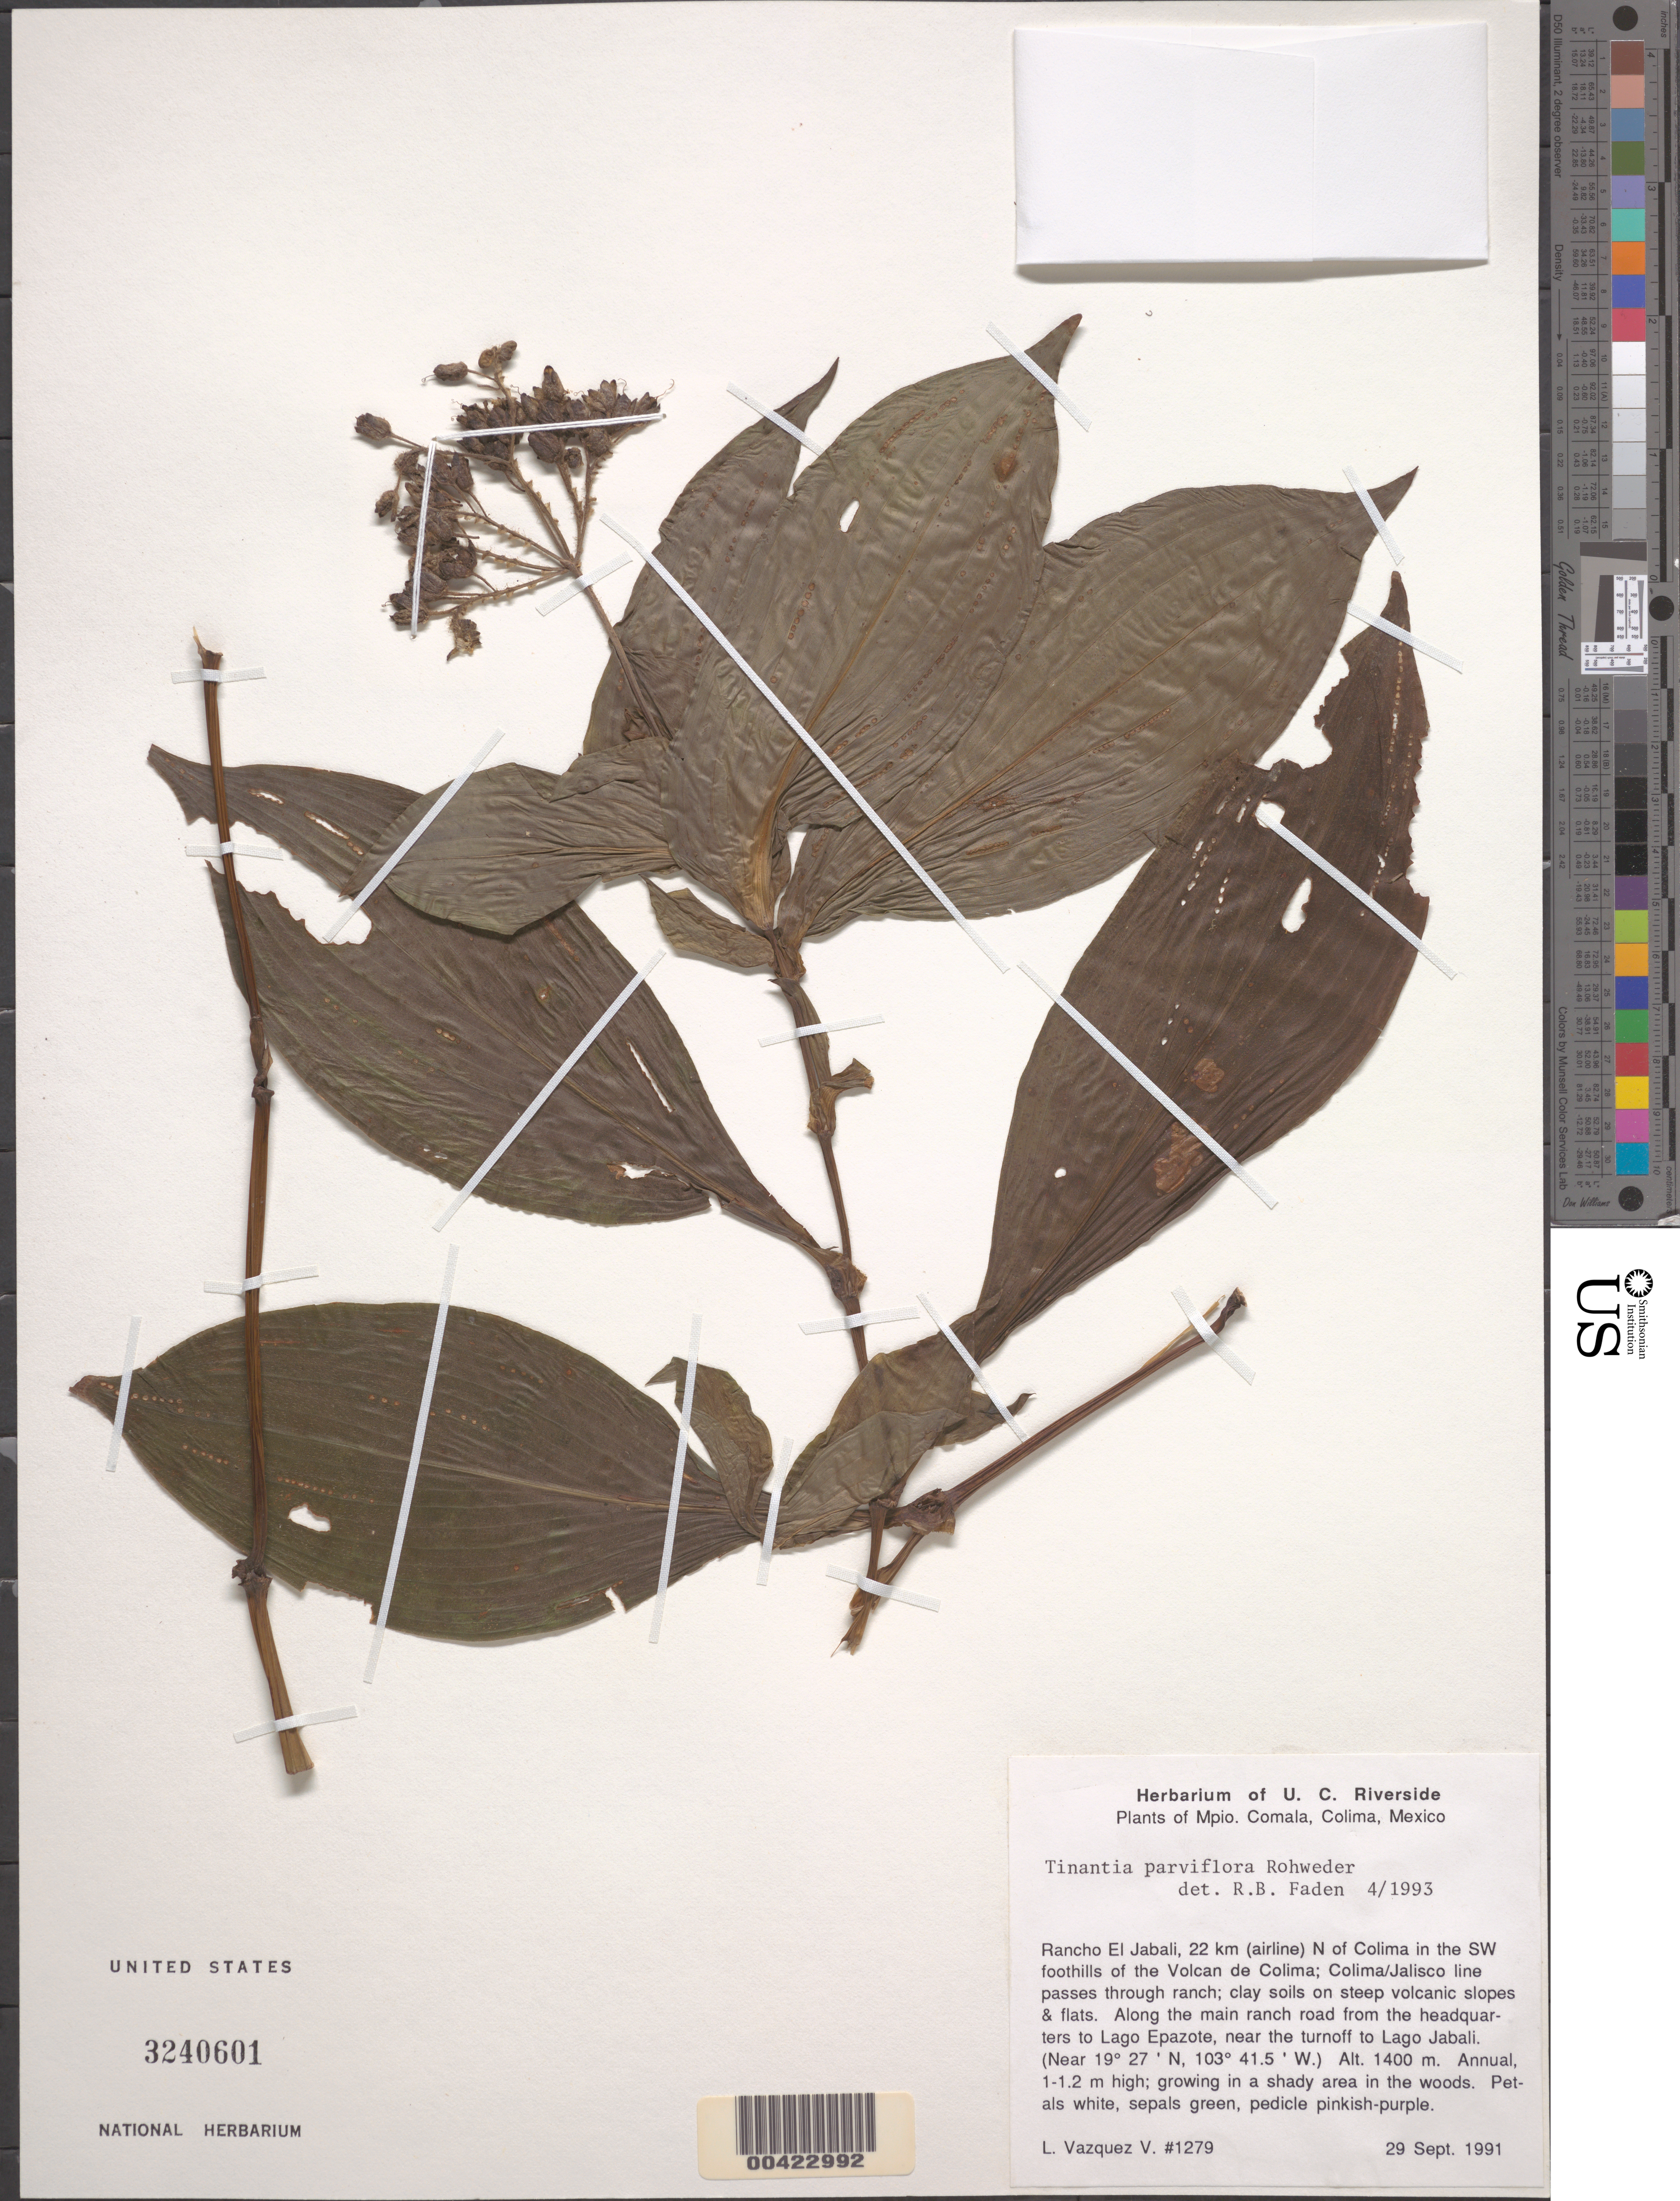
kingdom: Plantae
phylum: Tracheophyta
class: Liliopsida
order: Commelinales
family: Commelinaceae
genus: Tinantia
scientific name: Tinantia parviflora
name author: Rohweder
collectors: L. Vazquez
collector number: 1279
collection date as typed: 29 Sep 1991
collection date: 1991-09-29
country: Mexico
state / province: Colima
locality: Rancho El Jabali, N of Colima, Comala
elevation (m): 1400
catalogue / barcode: US 3240601